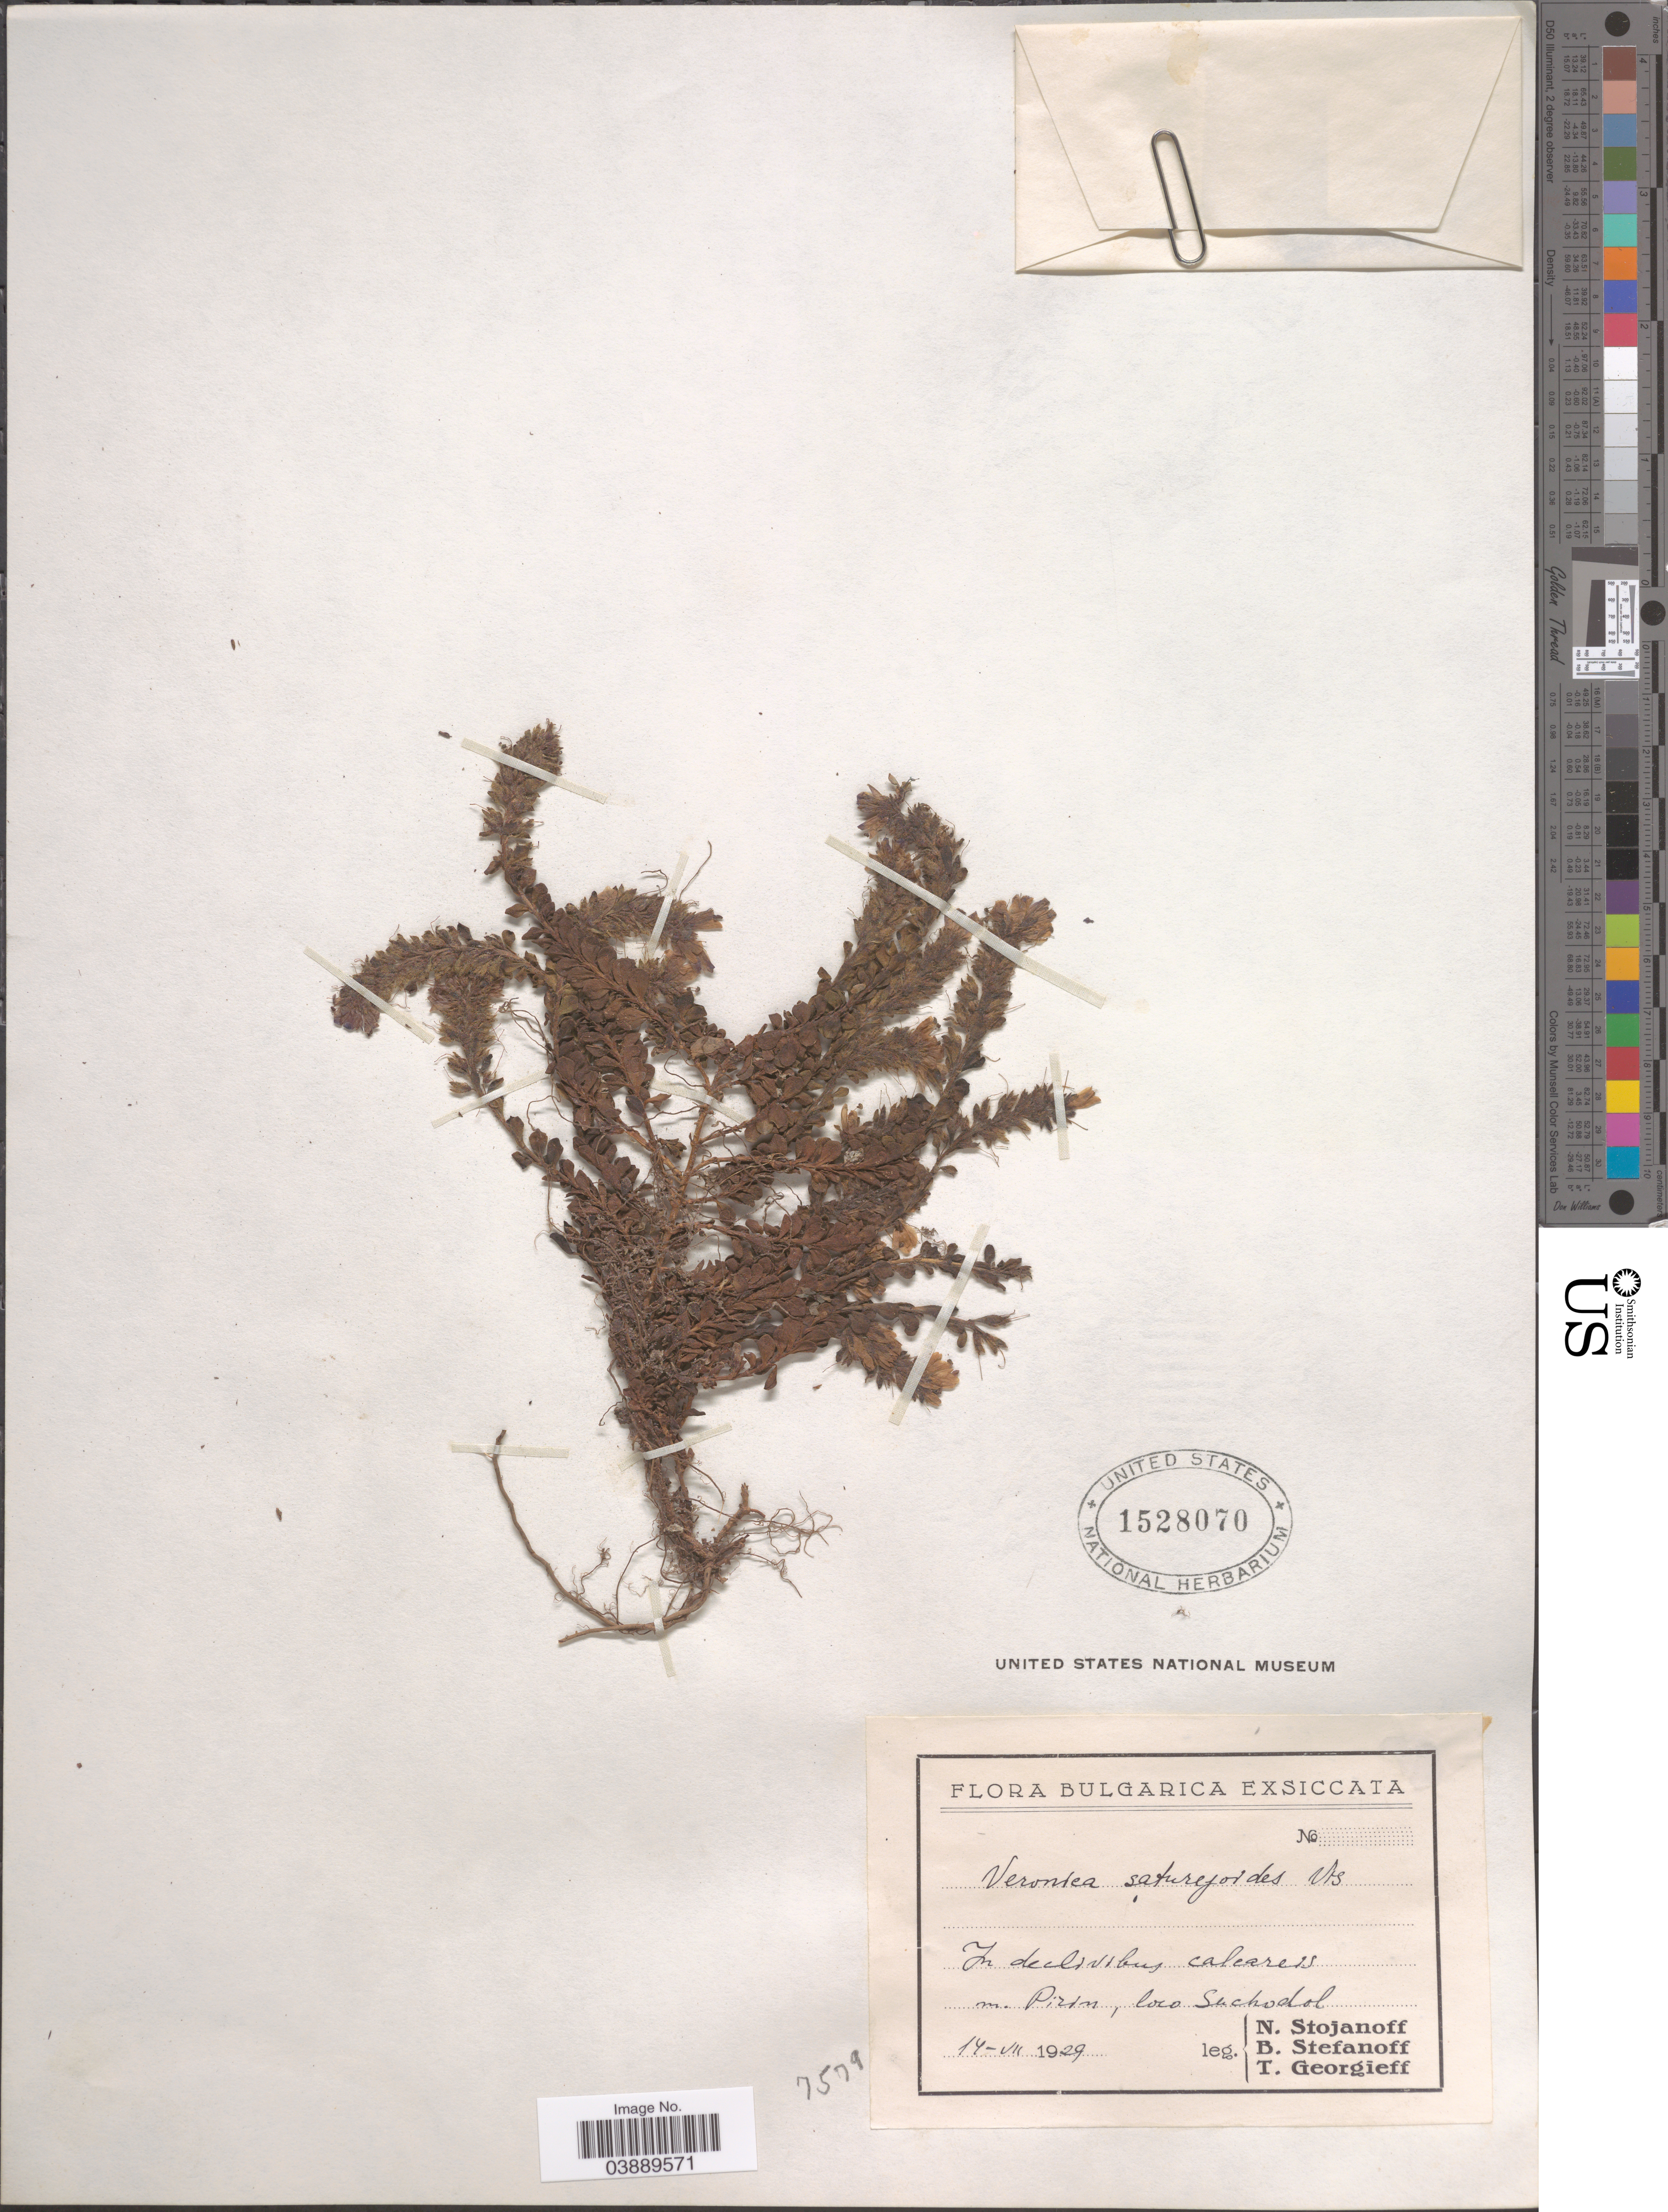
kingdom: Plantae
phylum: Tracheophyta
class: Magnoliopsida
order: Lamiales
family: Plantaginaceae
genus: Veronica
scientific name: Veronica saturejoides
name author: Vis.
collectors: N. Stojanoff, B. Stefanoff & T. Georgieff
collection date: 1929-07-14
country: Bulgaria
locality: In declivibus calearess m. Pirin, loco Suchodol.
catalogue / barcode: US 1528070